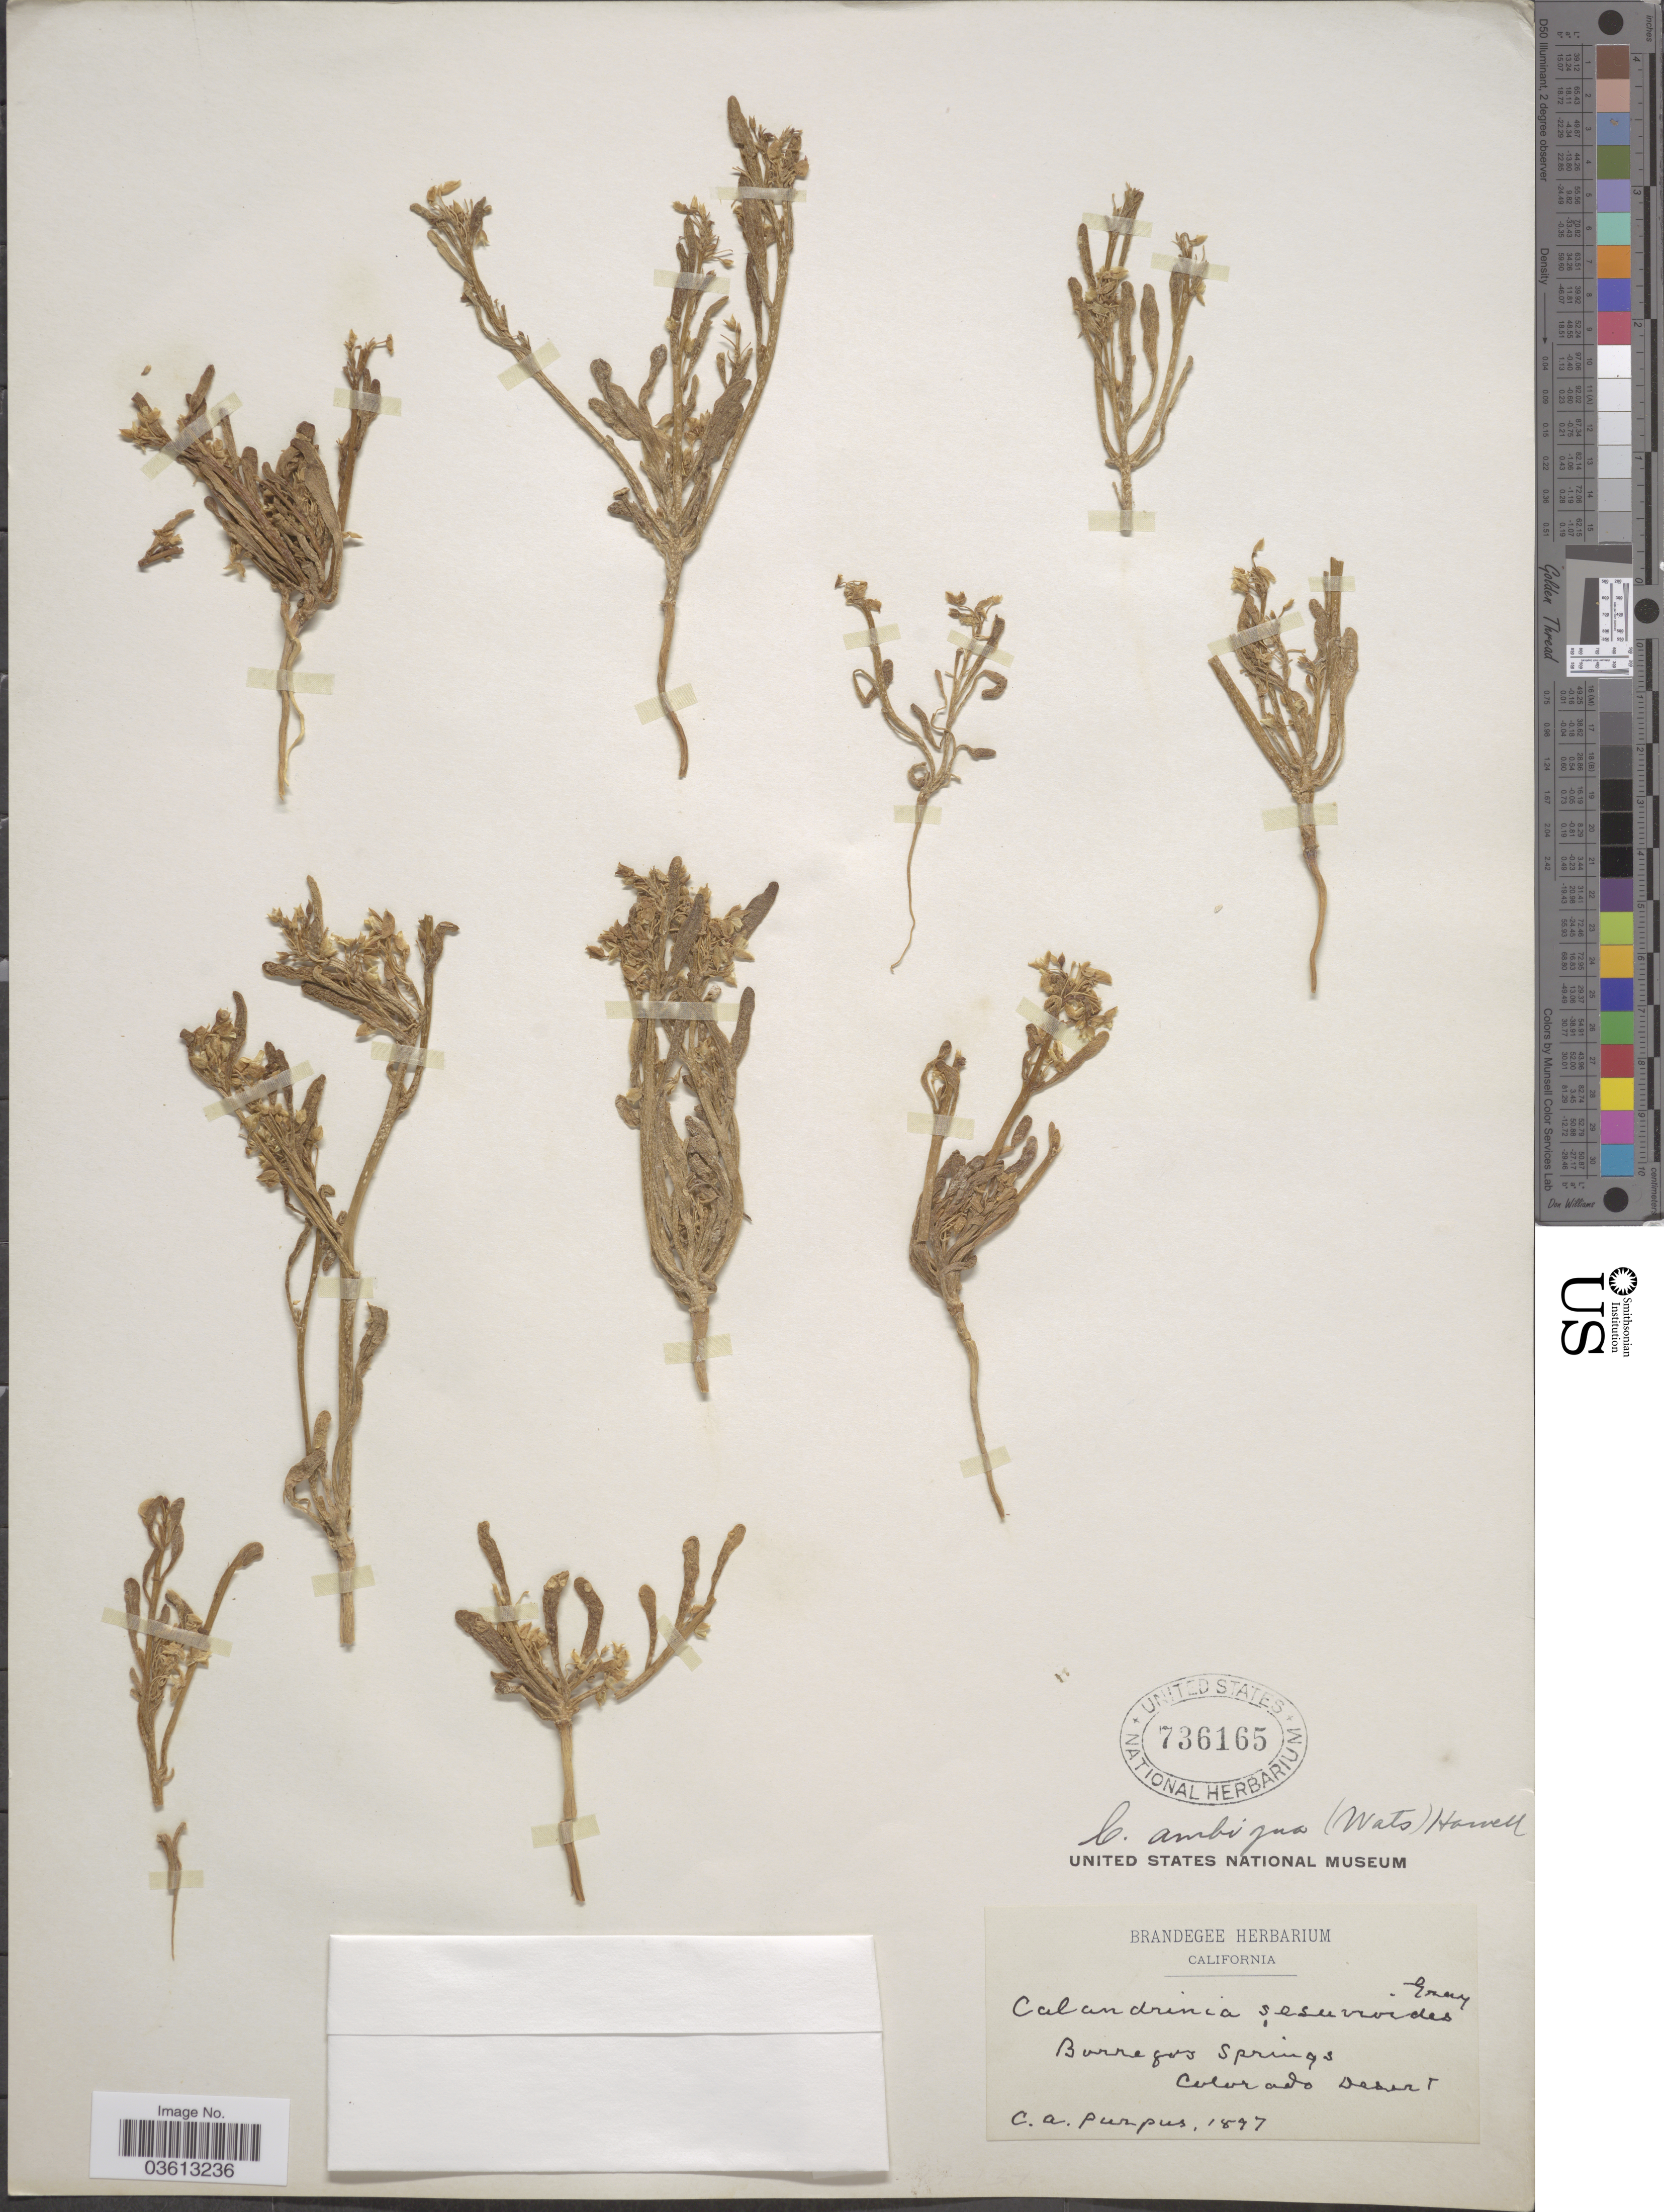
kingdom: Plantae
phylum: Tracheophyta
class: Magnoliopsida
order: Caryophyllales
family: Montiaceae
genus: Thingia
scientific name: Thingia ambigua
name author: (S. Watson) Hershk.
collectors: C. A. Purpus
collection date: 1897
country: United States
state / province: California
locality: Burregos Springs. Colorado Desert.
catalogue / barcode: US 736165